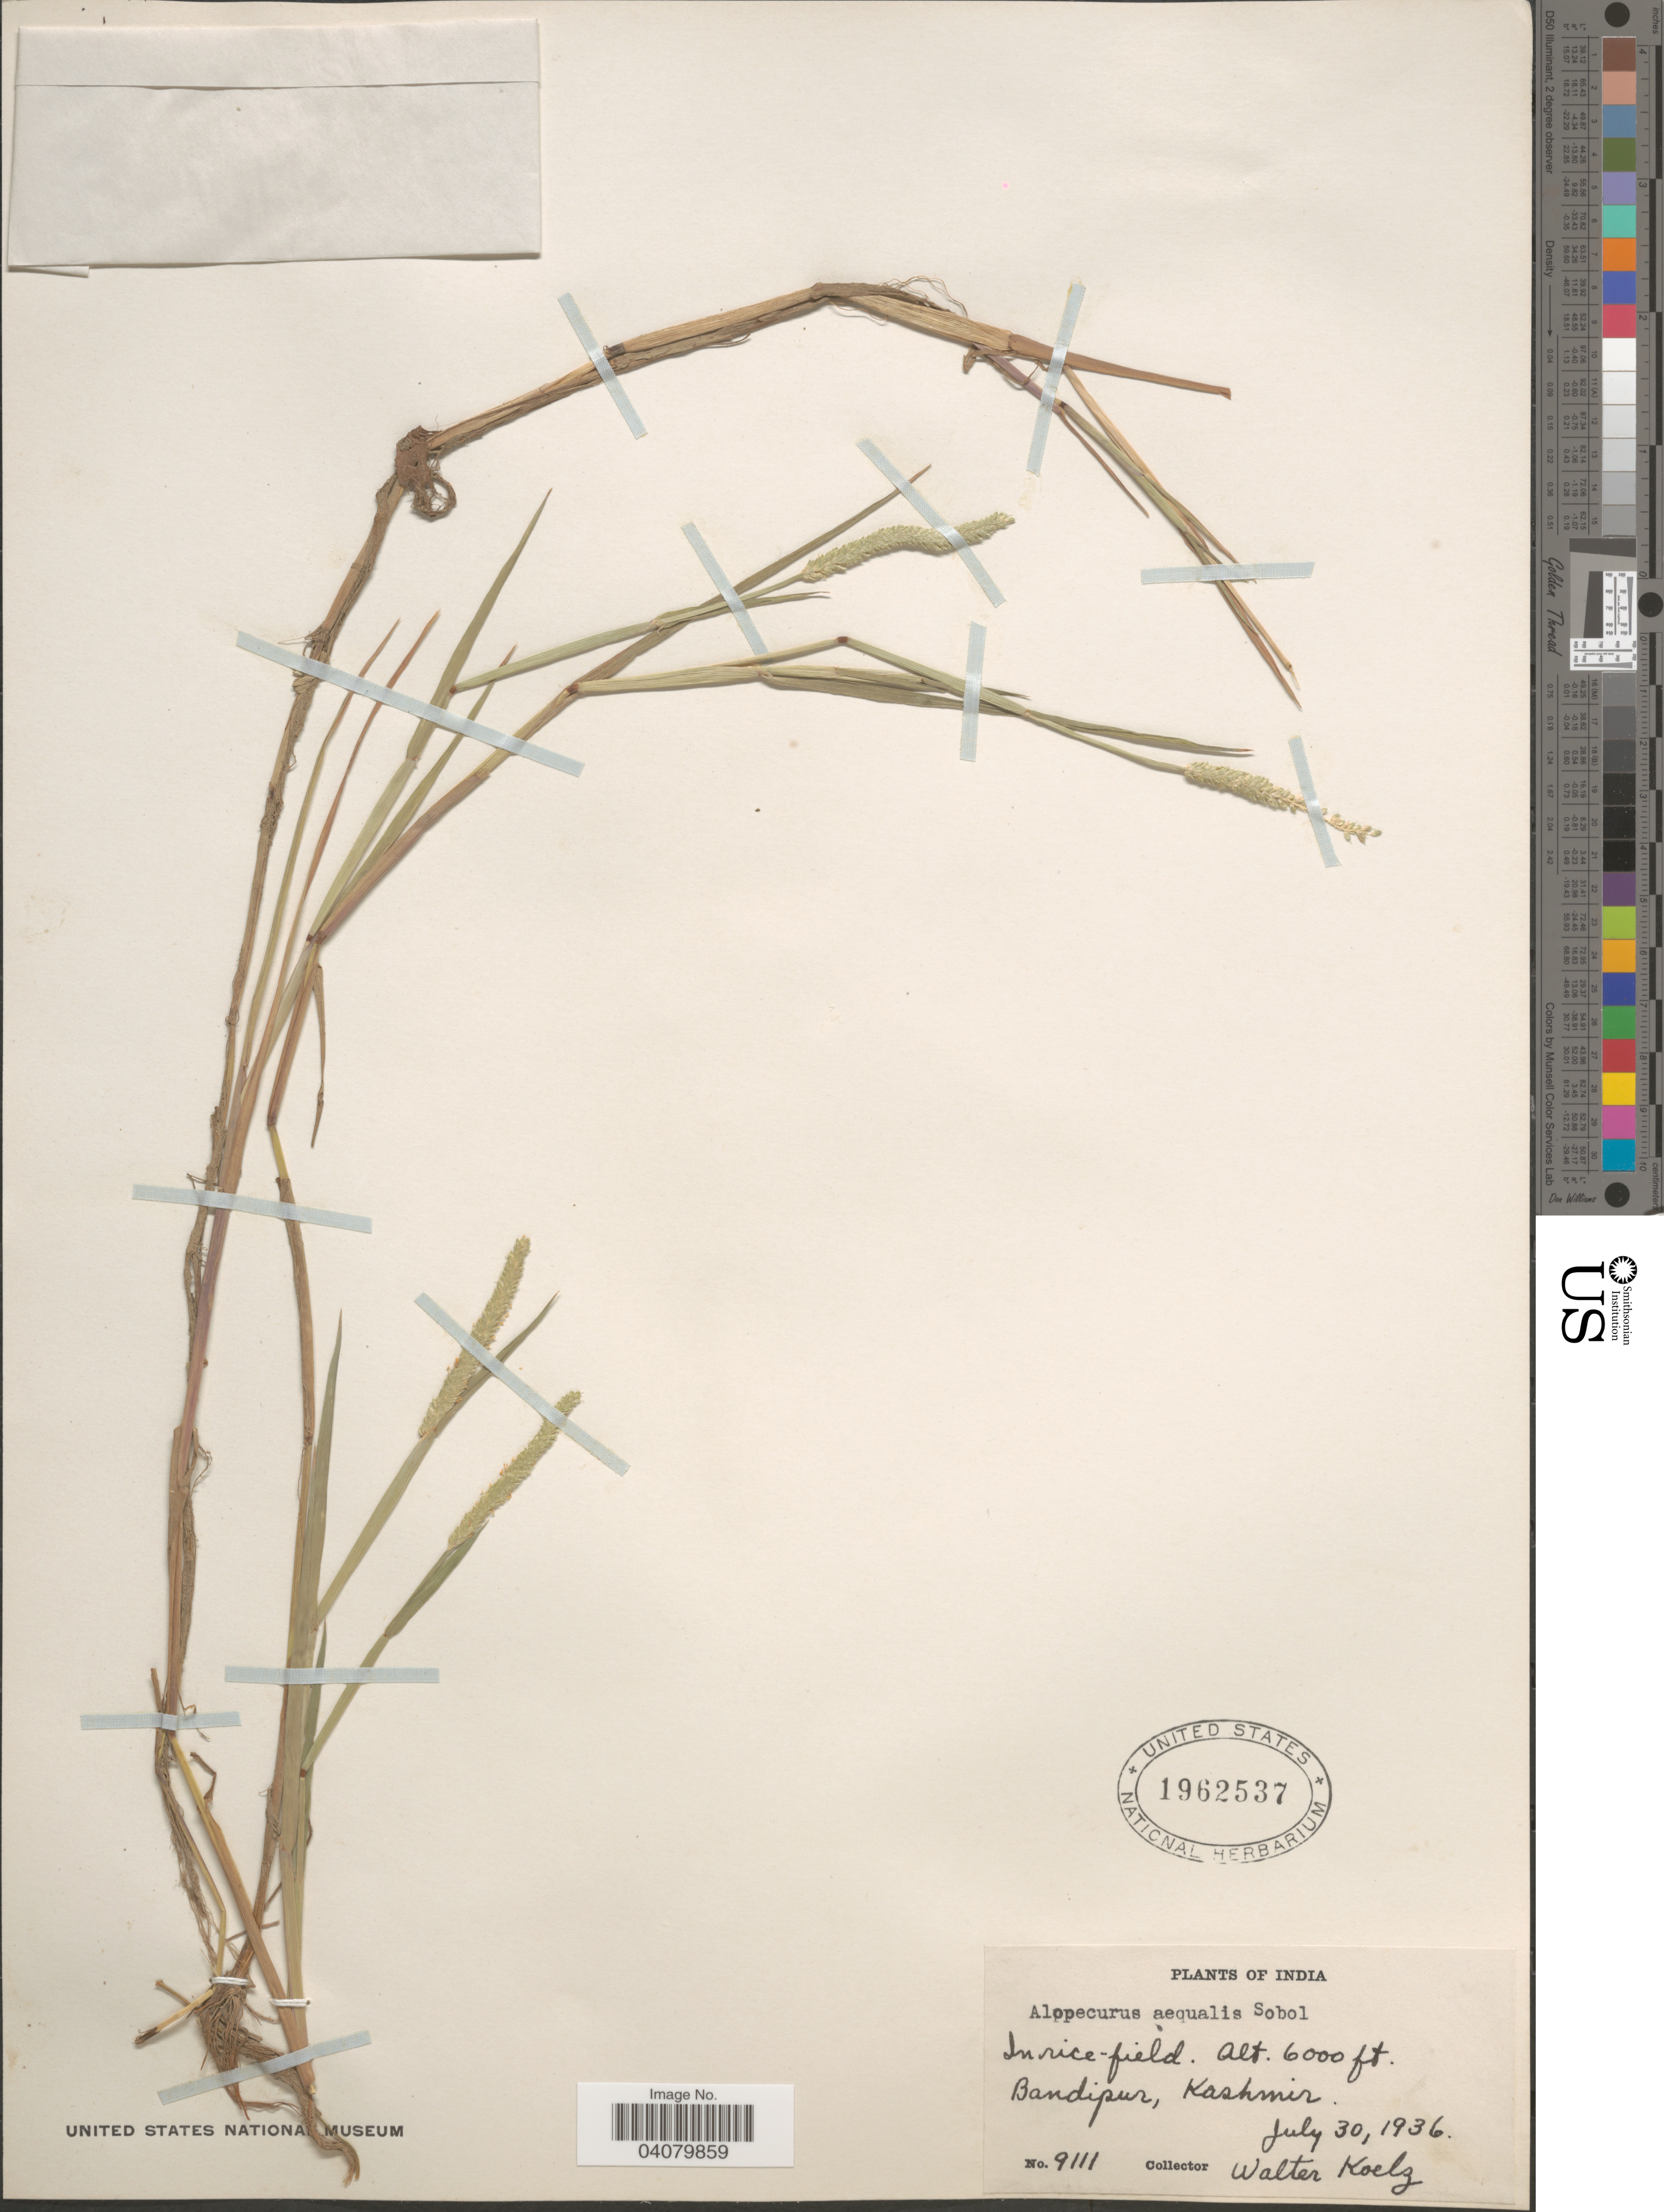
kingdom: Plantae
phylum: Tracheophyta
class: Liliopsida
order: Poales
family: Poaceae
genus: Alopecurus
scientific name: Alopecurus aequalis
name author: Sobol.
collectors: W. N. Koelz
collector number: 9111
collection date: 1936-07-30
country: India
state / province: Jammu and Kashmir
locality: In rice-field. Bandipur, Kashmir.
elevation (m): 1829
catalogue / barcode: US 1962537